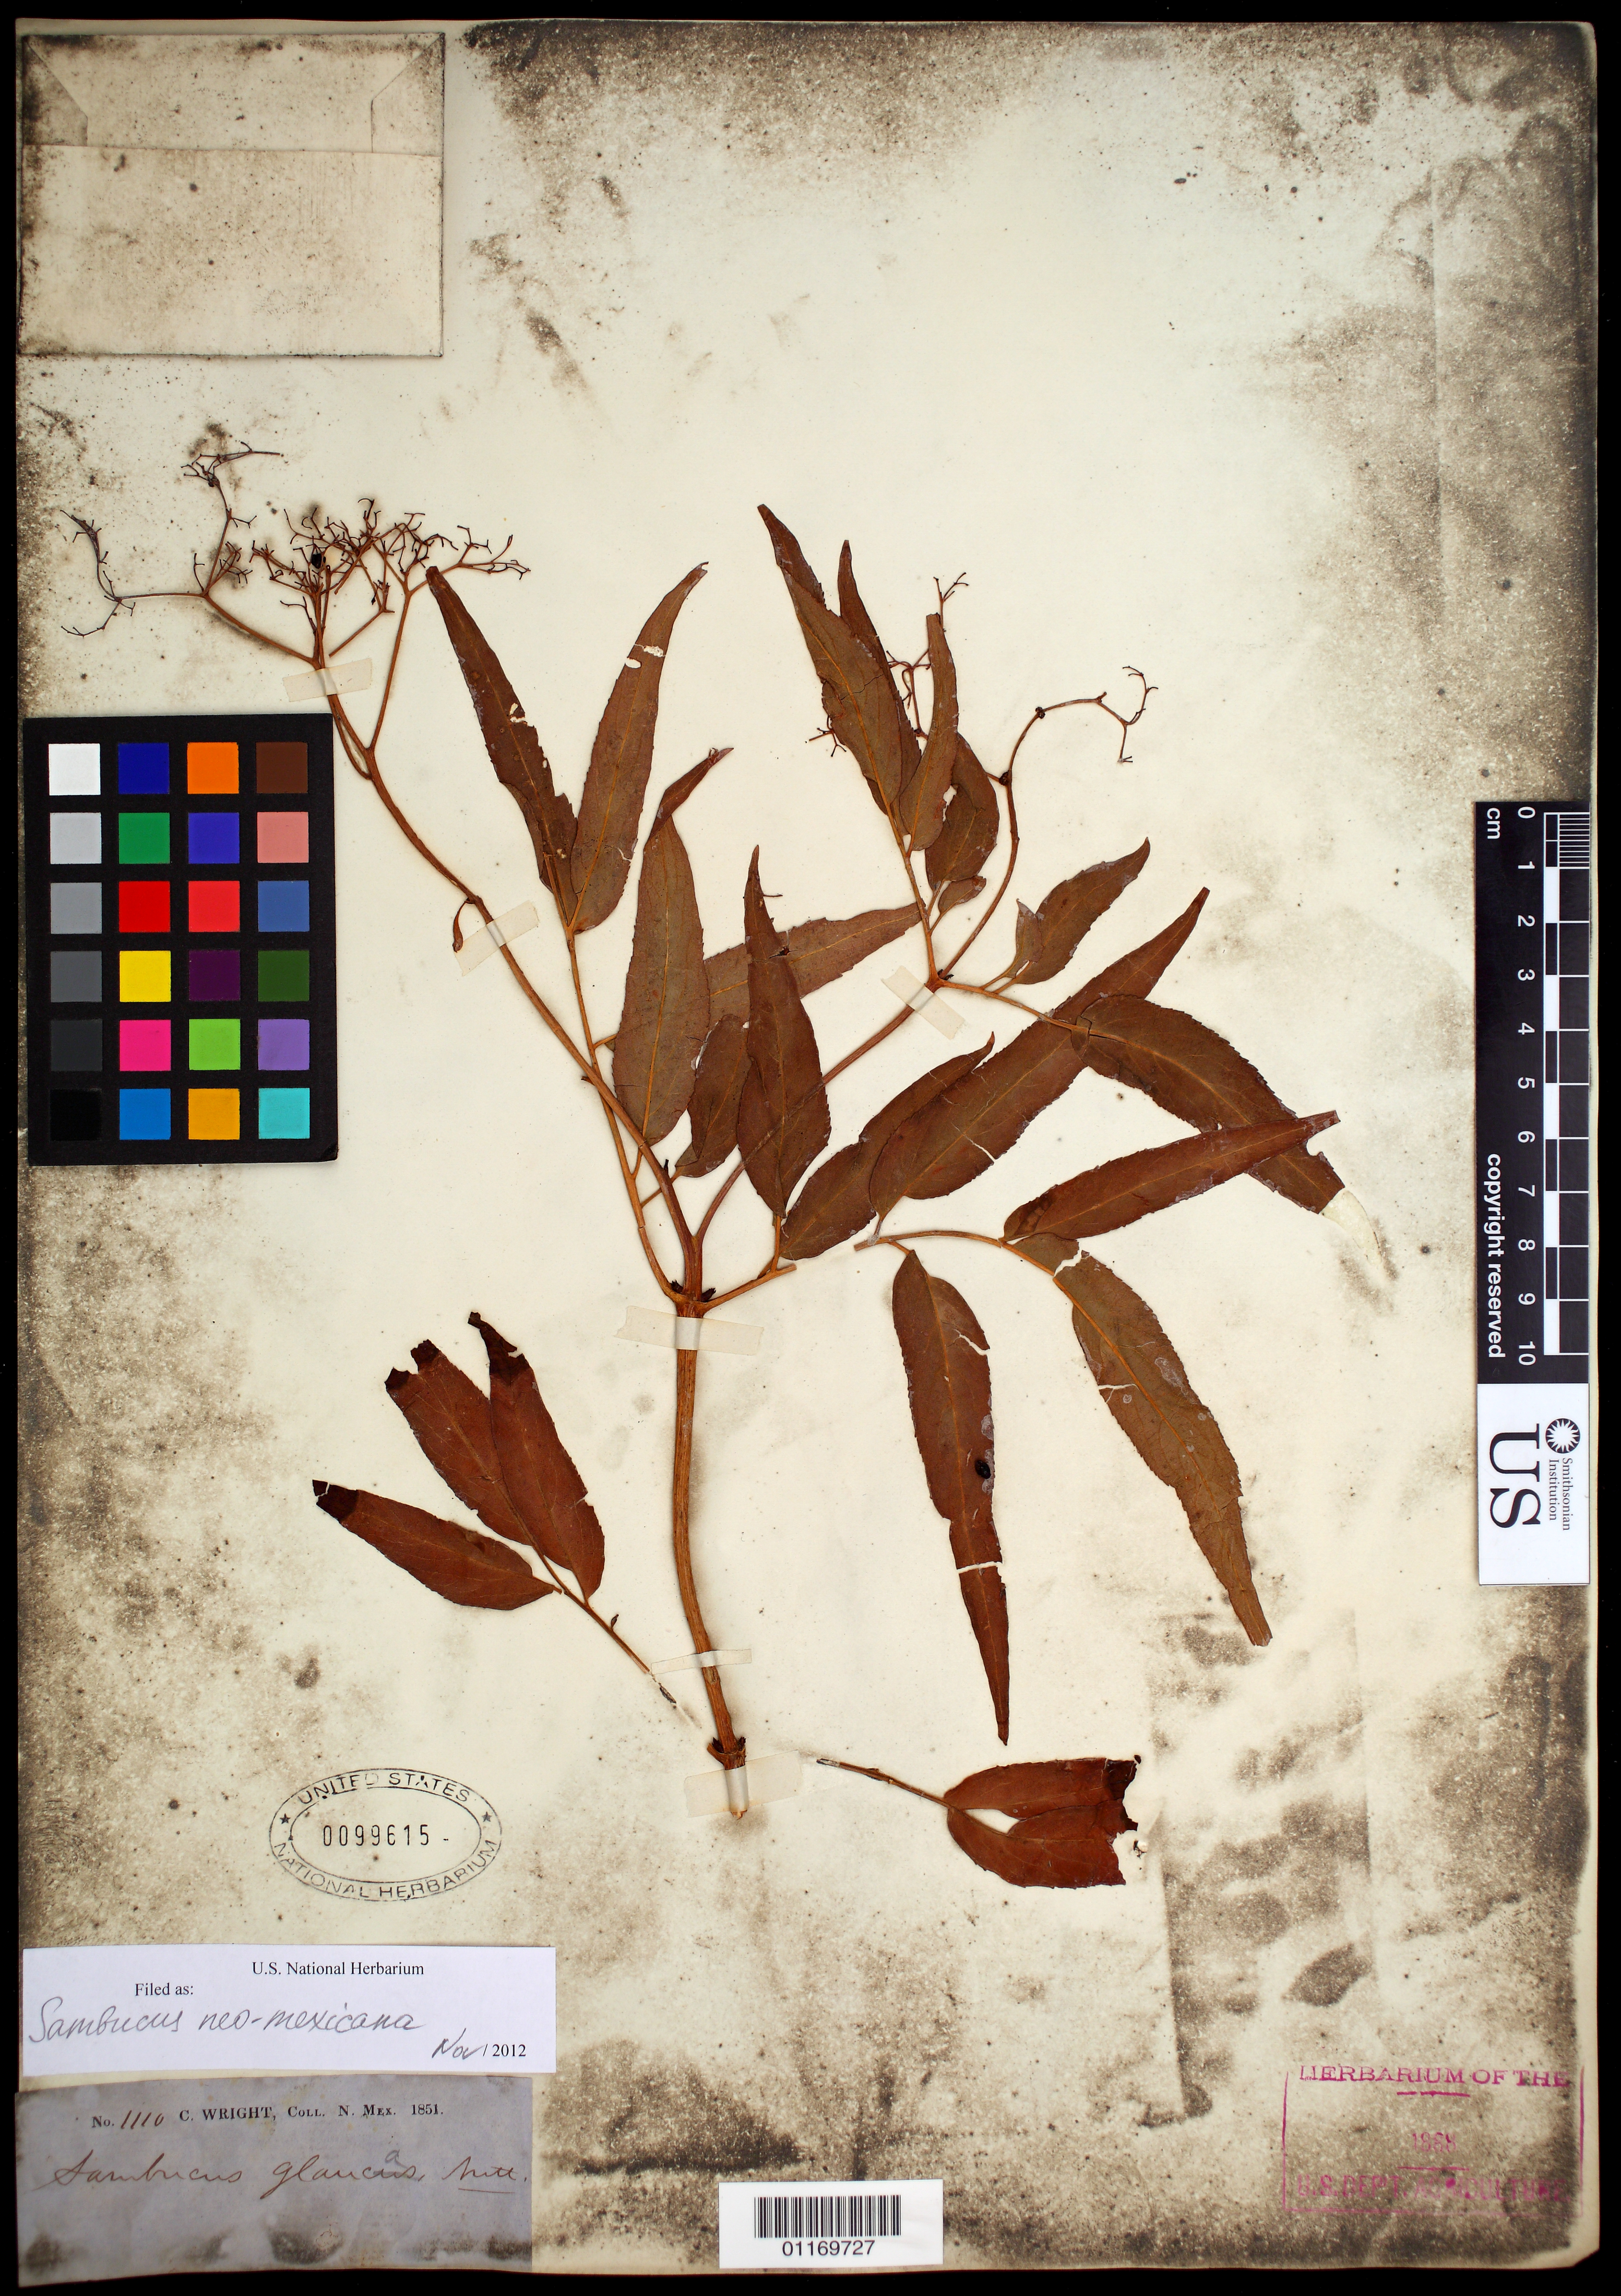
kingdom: Plantae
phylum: Tracheophyta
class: Magnoliopsida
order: Dipsacales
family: Viburnaceae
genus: Sambucus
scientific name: Sambucus neo-mexicana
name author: Wooton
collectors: C. Wright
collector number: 1110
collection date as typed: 1851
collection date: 1851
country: United States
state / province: New Mexico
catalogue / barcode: US 99615